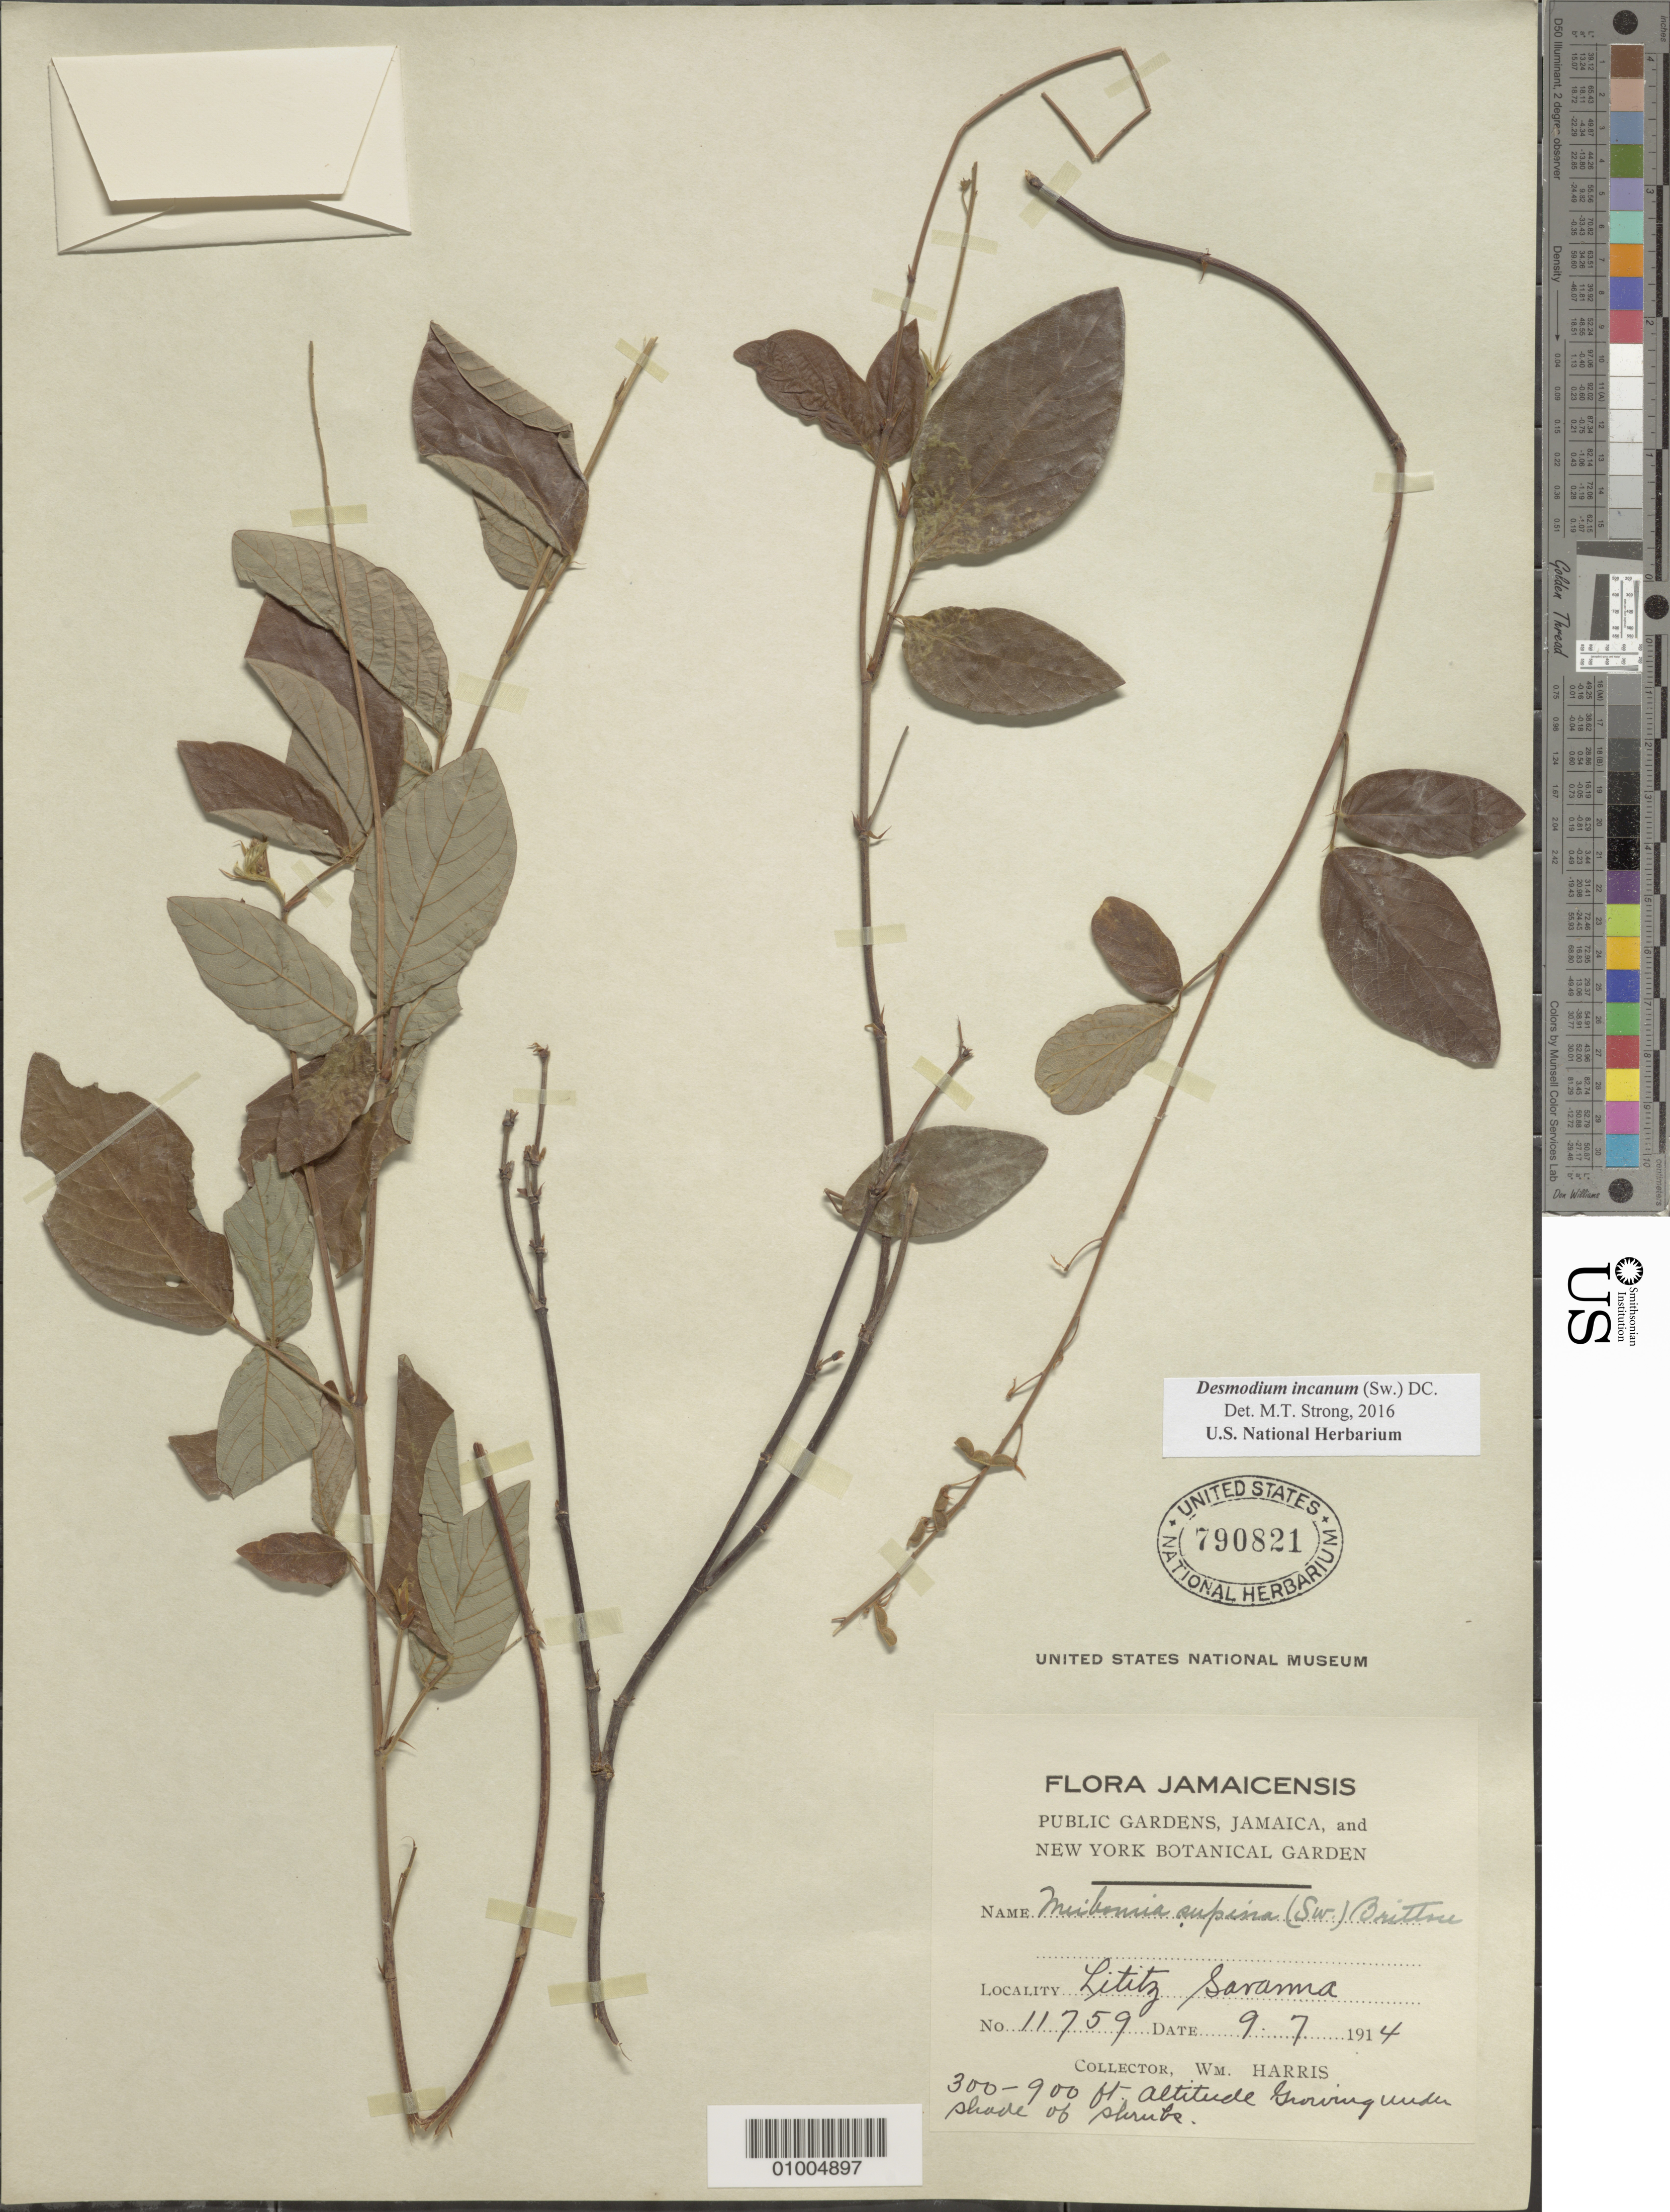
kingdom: Plantae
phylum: Tracheophyta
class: Magnoliopsida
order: Fabales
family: Fabaceae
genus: Desmodium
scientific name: Desmodium incanum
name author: (Sw.) DC.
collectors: W. H. Harris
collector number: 11759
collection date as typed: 09 Aug 1914 or 07 Sep 1914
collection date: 1914-08-09 or 1914-09-07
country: Jamaica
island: Jamaica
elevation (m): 91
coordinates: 0 N, 0 E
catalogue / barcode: US 790821